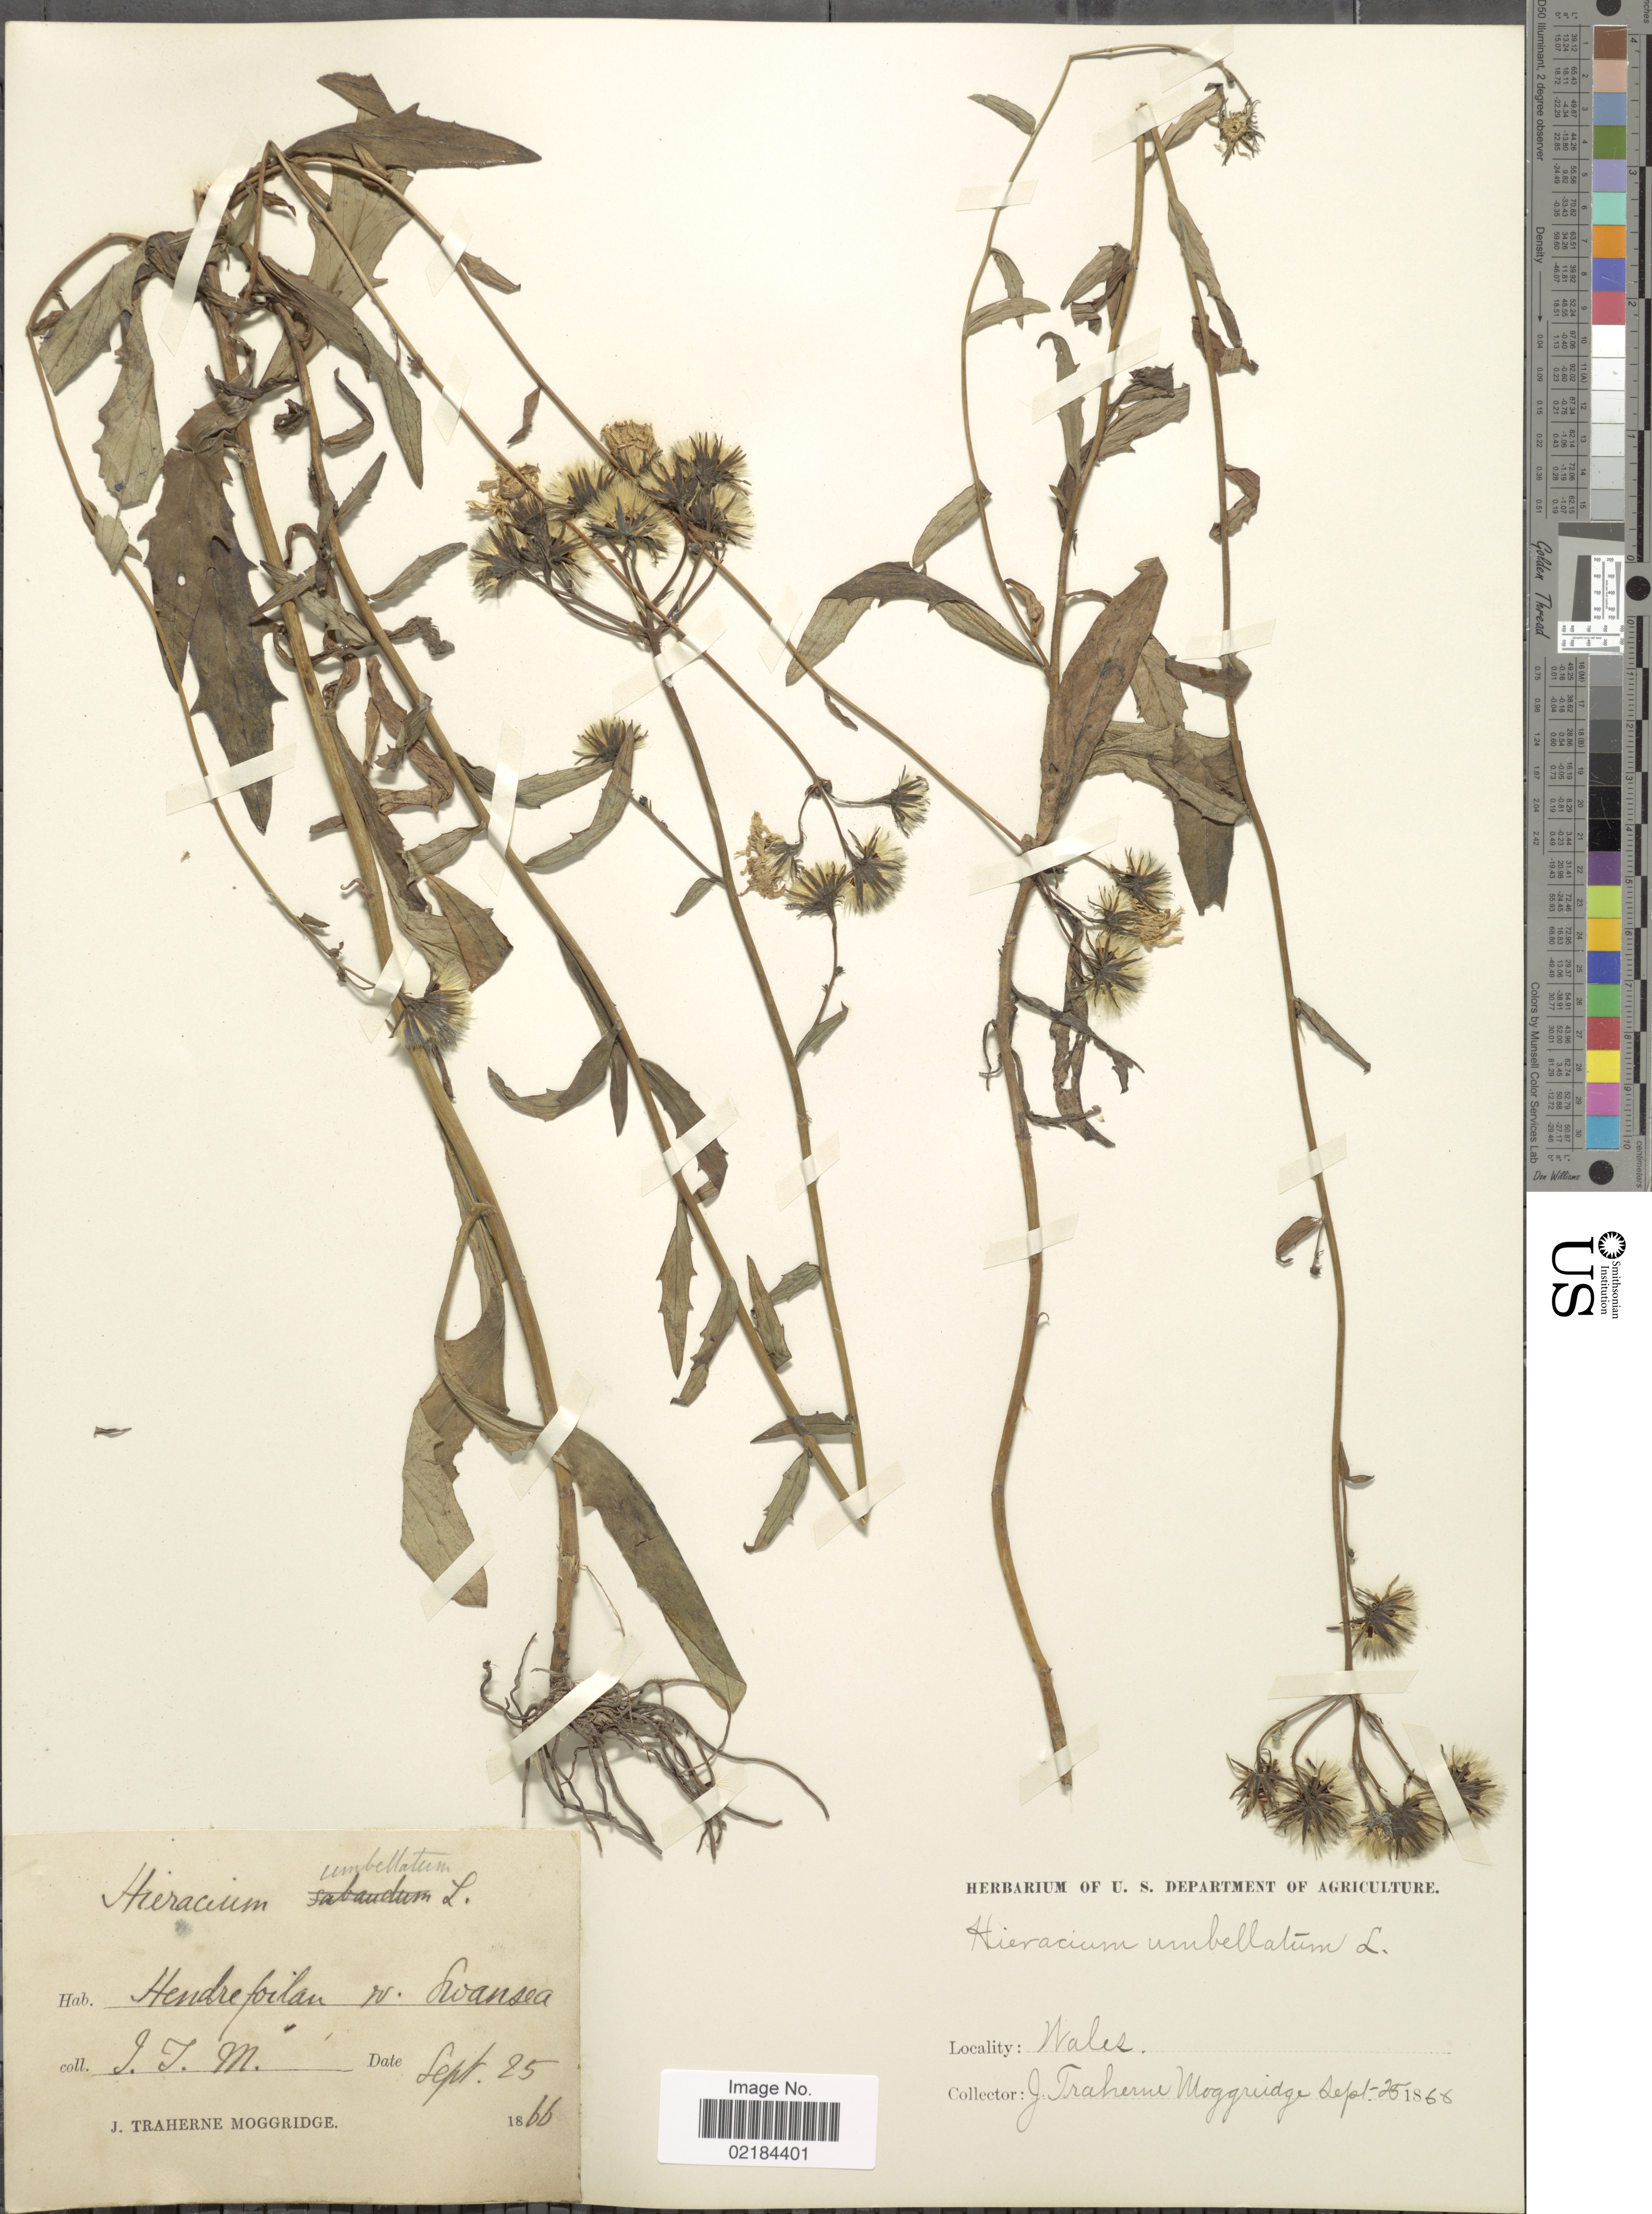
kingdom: Plantae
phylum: Tracheophyta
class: Magnoliopsida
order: Asterales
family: Asteraceae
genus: Hieracium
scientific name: Hieracium umbellatum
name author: L.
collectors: J. T. Moggridge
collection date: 1866-09-25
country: United Kingdom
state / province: Wales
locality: Hendrefoilan Co. Swansea